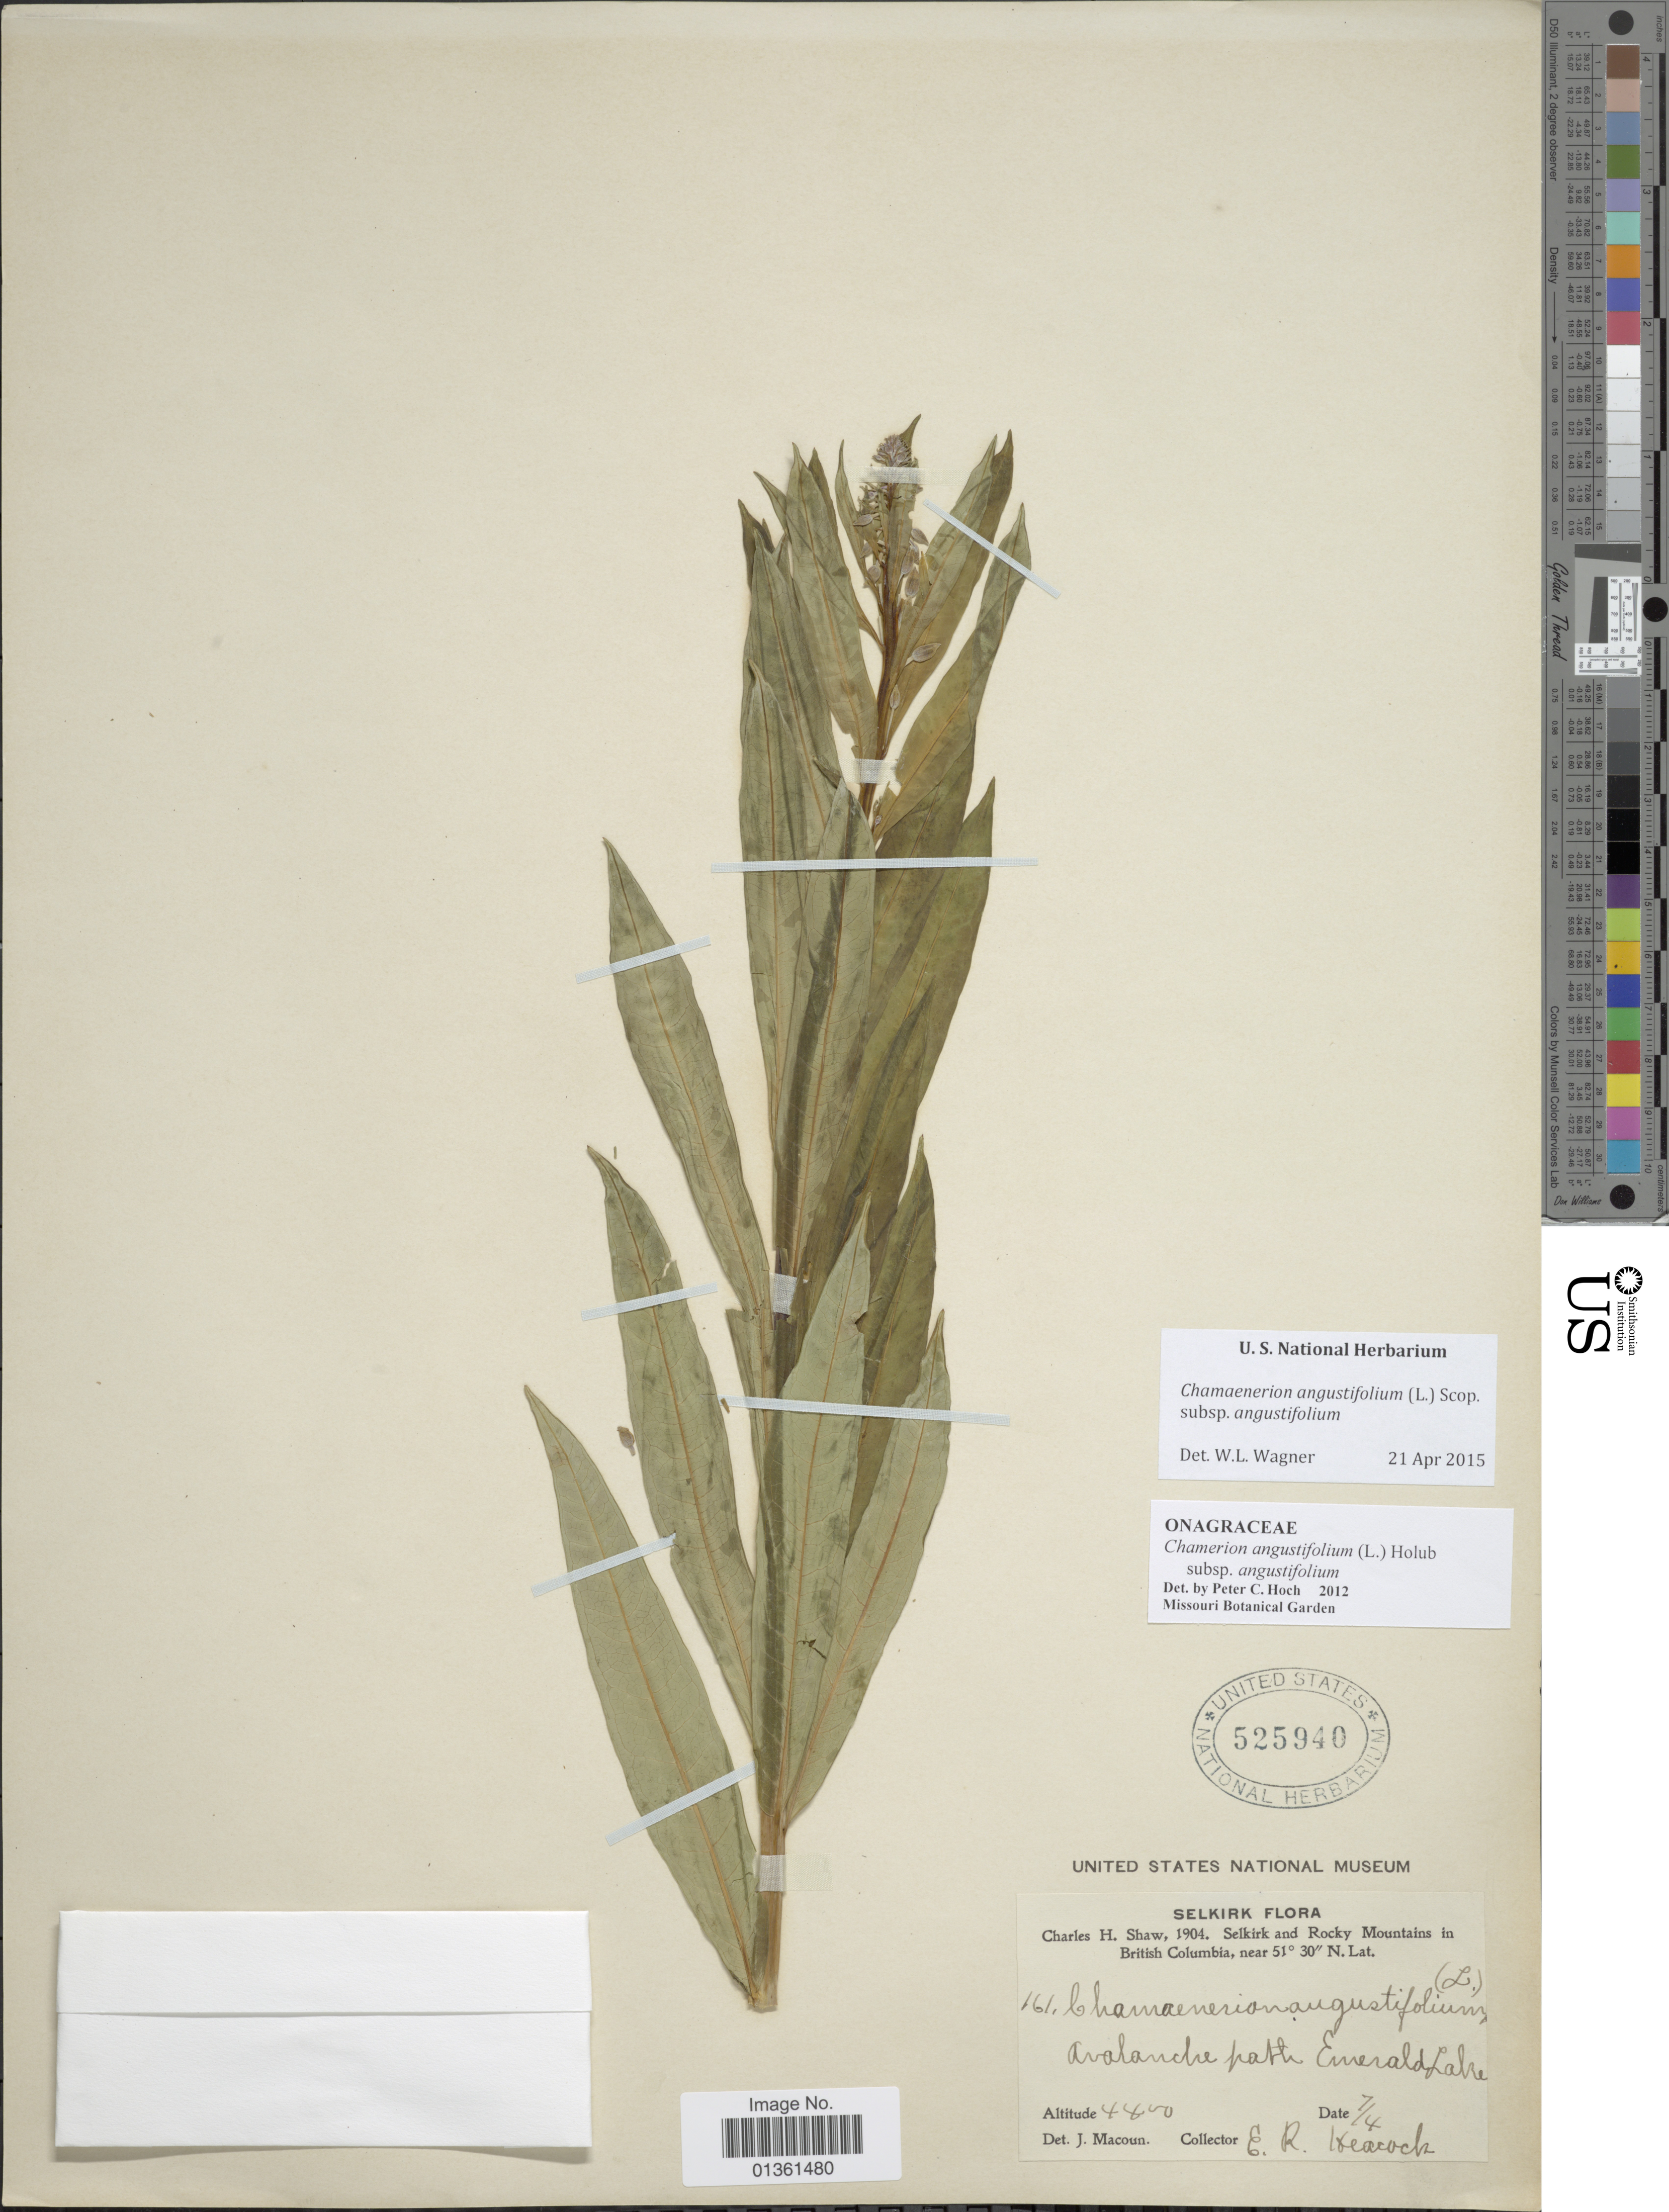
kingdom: Plantae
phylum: Tracheophyta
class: Magnoliopsida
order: Myrtales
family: Onagraceae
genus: Chamaenerion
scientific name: Chamaenerion angustifolium subsp. angustifolium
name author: (L.) Scop.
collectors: E. Heacock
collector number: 161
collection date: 1904-04-07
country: Canada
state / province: British Columbia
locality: Selkirk and Rocky Mountains. Avalanche path Emerald Lake.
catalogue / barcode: US 525940